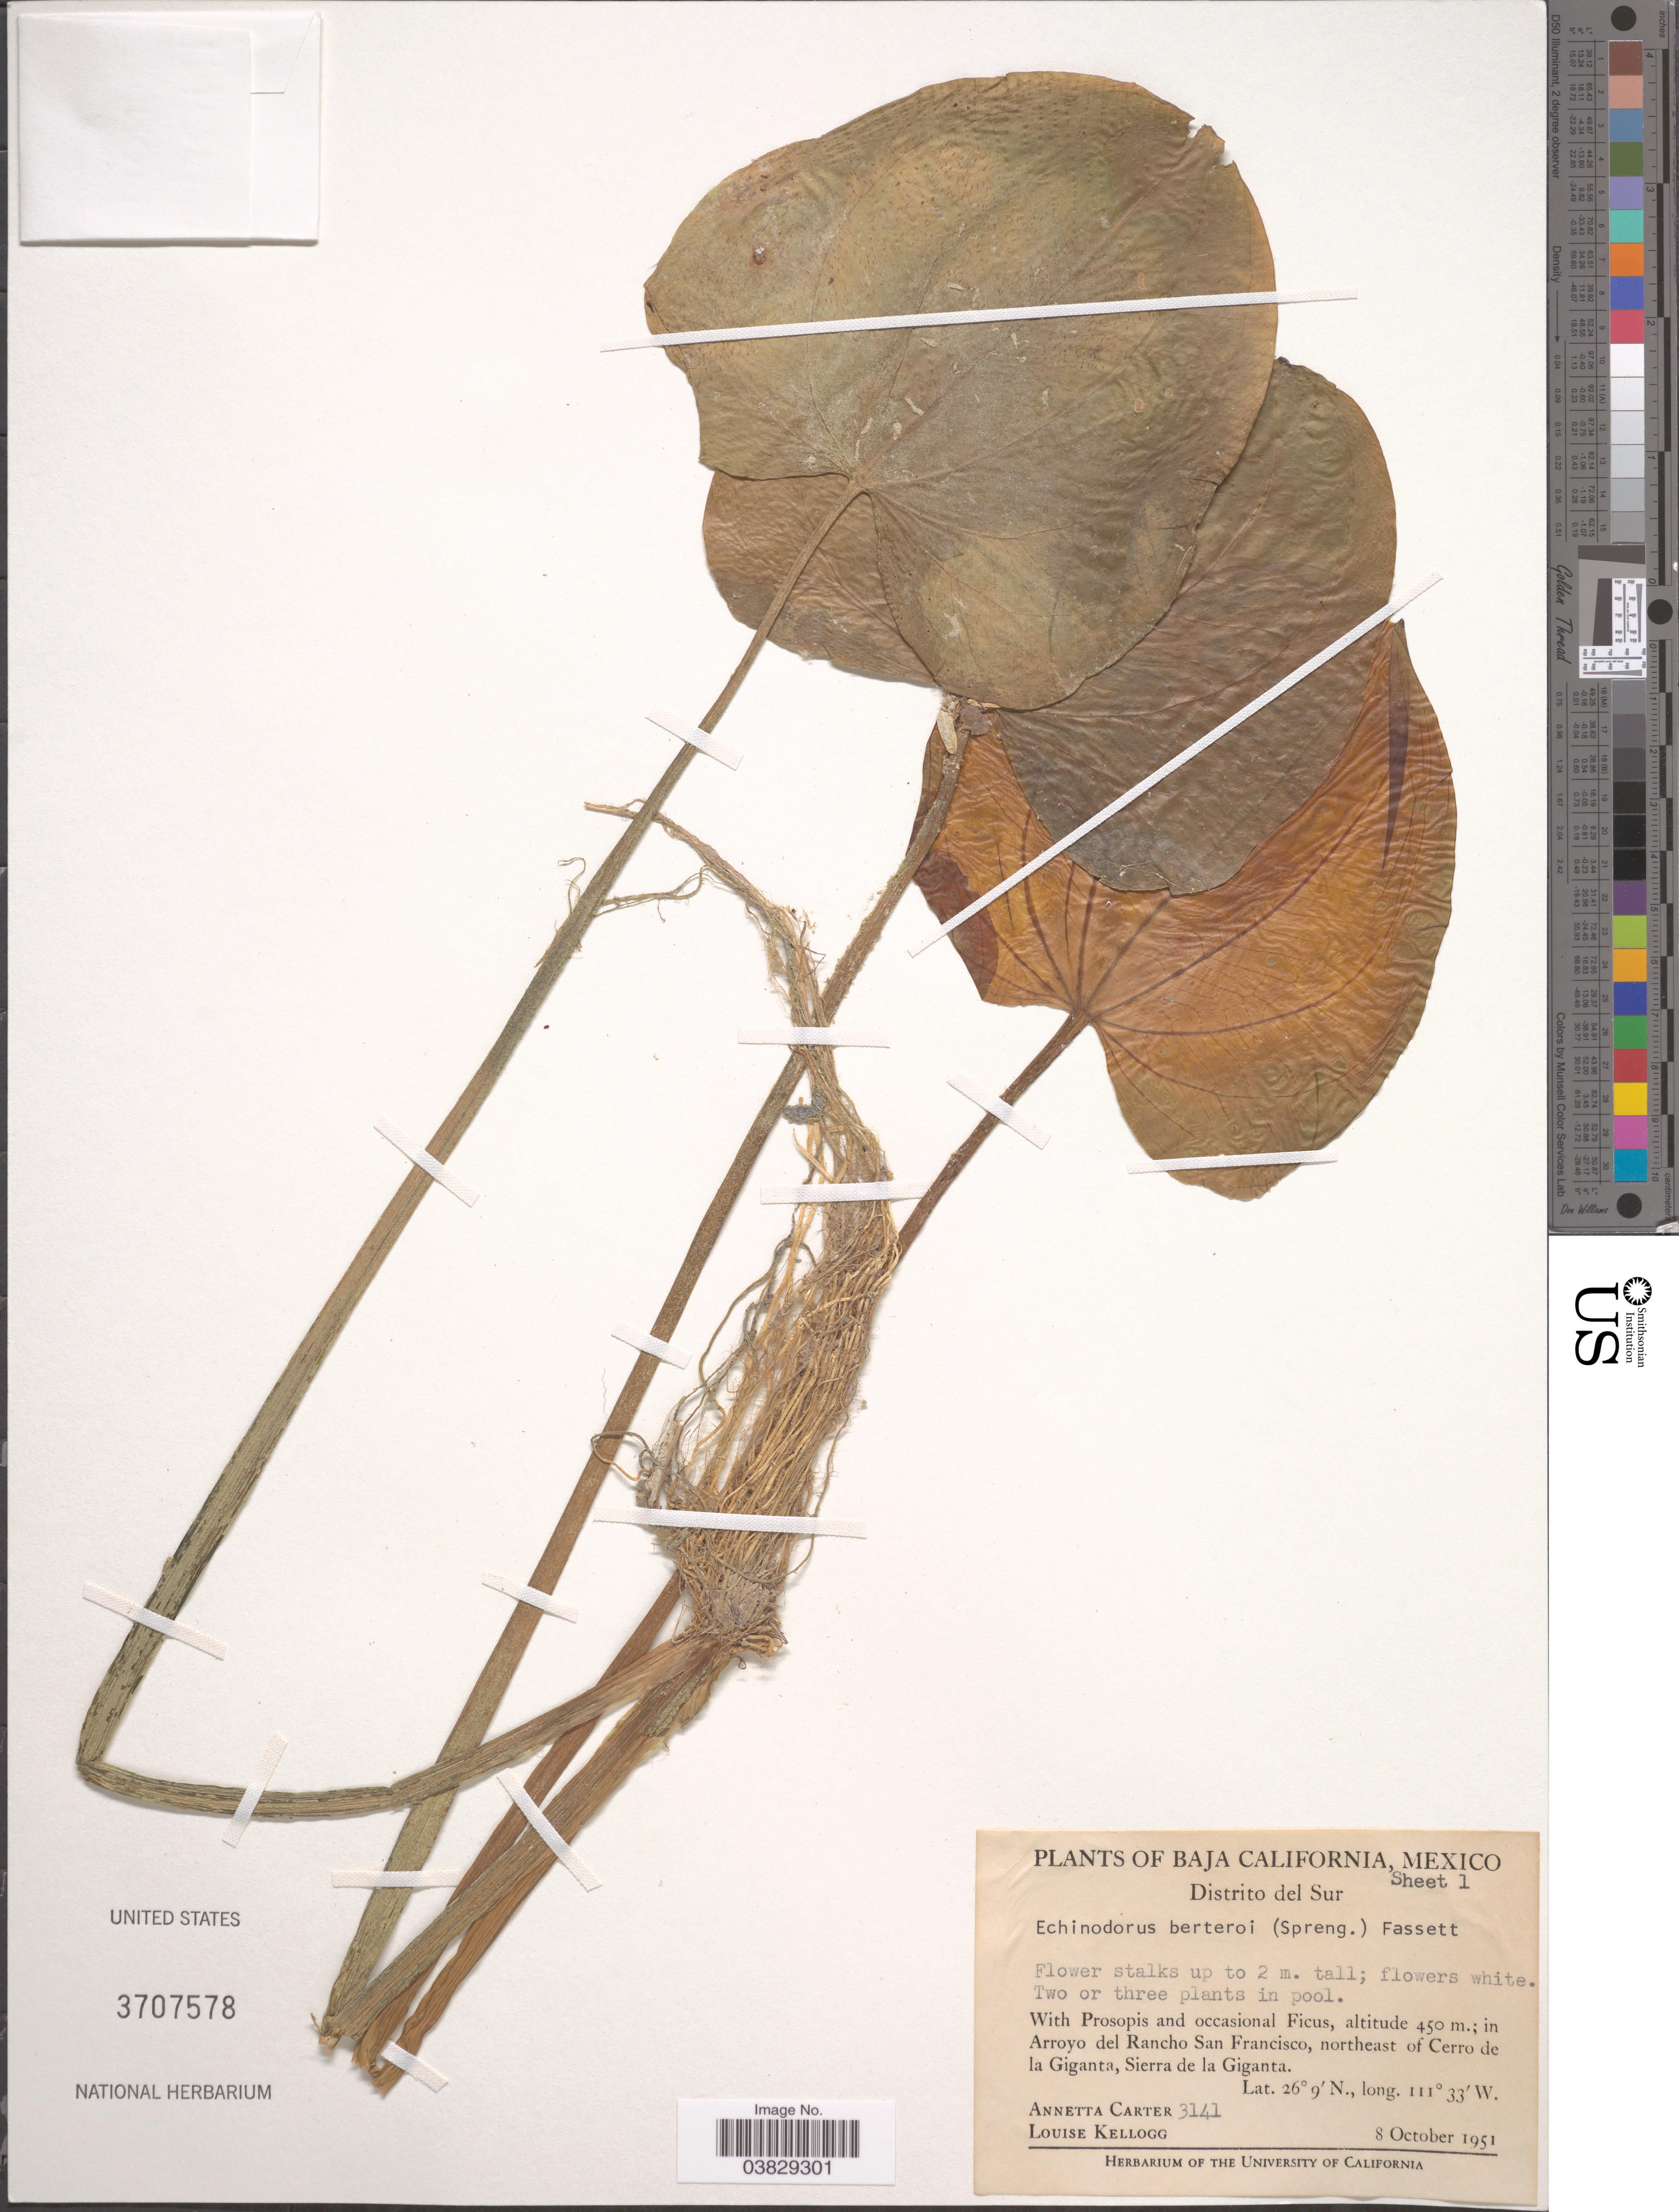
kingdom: Plantae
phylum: Tracheophyta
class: Liliopsida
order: Alismatales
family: Alismataceae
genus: Echinodorus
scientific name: Echinodorus berteroi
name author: (Spreng.) Fassett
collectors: A. Carter & L. Kellogg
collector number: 3141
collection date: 1951-10-08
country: Mexico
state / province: Baja California Sur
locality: In Arroyo del Rancho San Francisco, northeast of Cerro de la Giganta, Sierra de la Giganta.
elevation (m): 450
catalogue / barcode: US 3707578